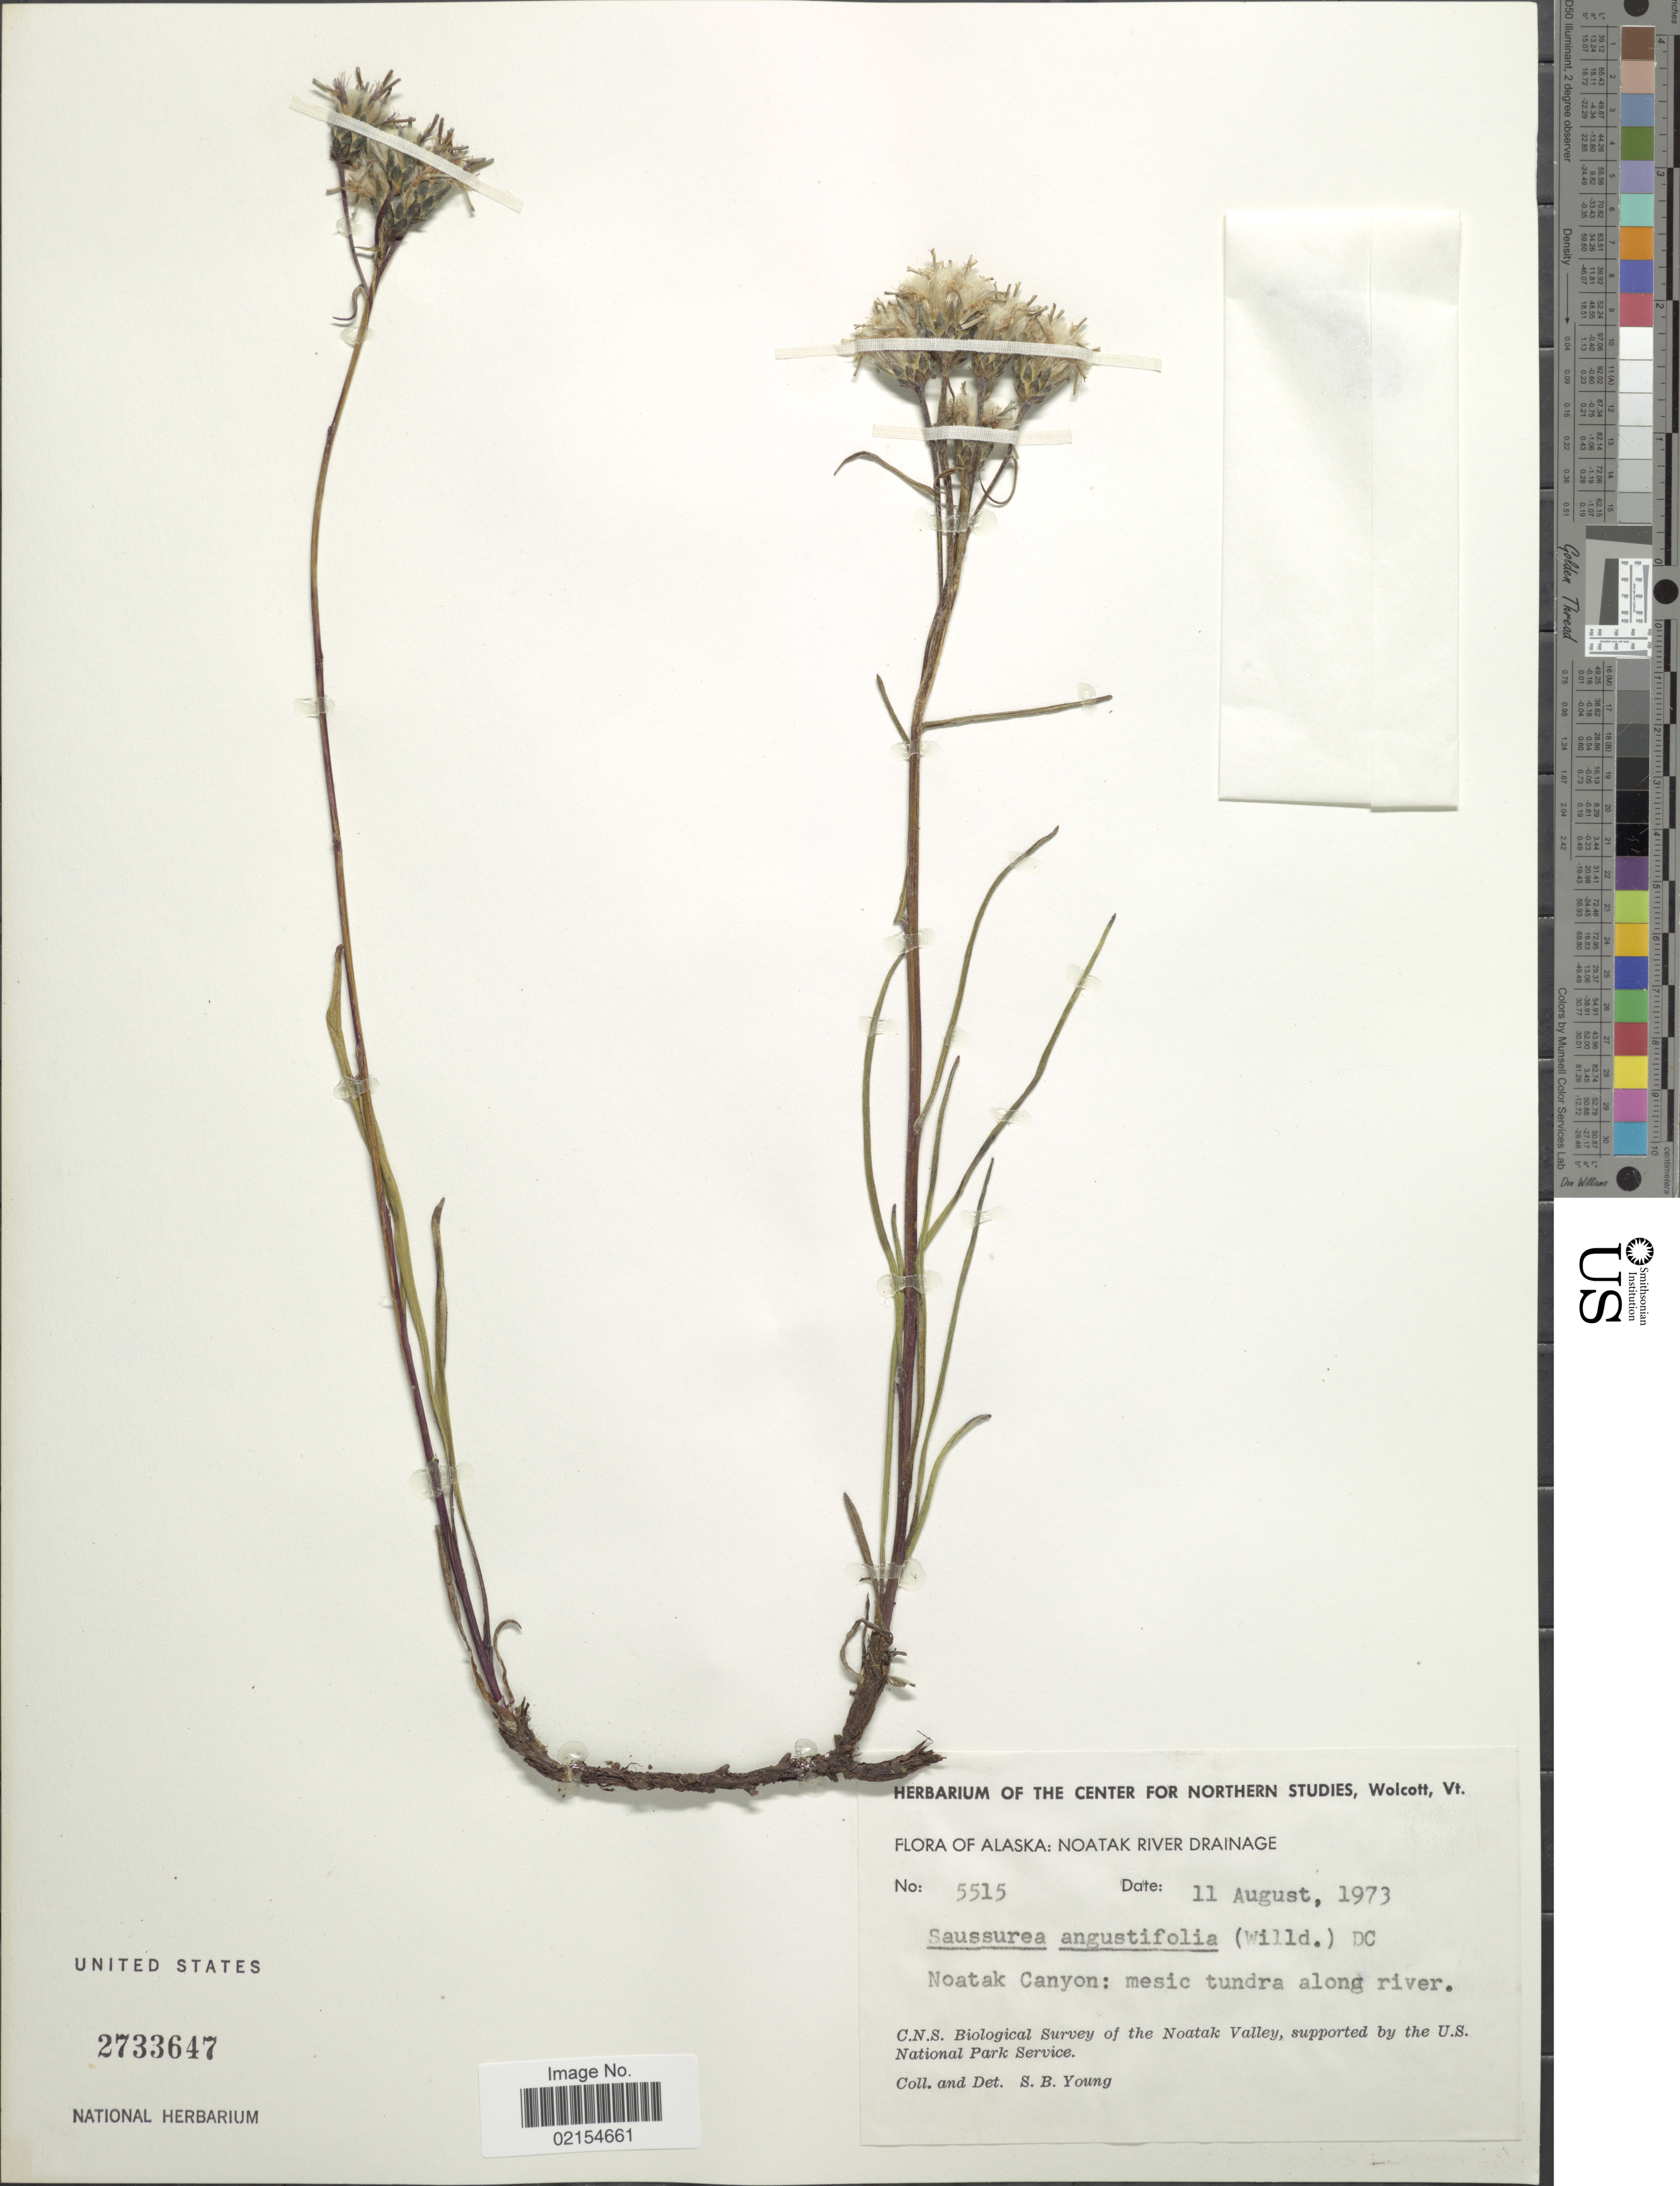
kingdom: Plantae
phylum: Tracheophyta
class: Magnoliopsida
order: Asterales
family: Asteraceae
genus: Saussurea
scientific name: Saussurea angustifolia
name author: (L.) DC.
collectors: S. Young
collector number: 5515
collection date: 1973-08-11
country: United States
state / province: Alaska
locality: Noatak River Drainage, Noatak Canyon: mesic tundra along river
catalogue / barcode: US 2733647